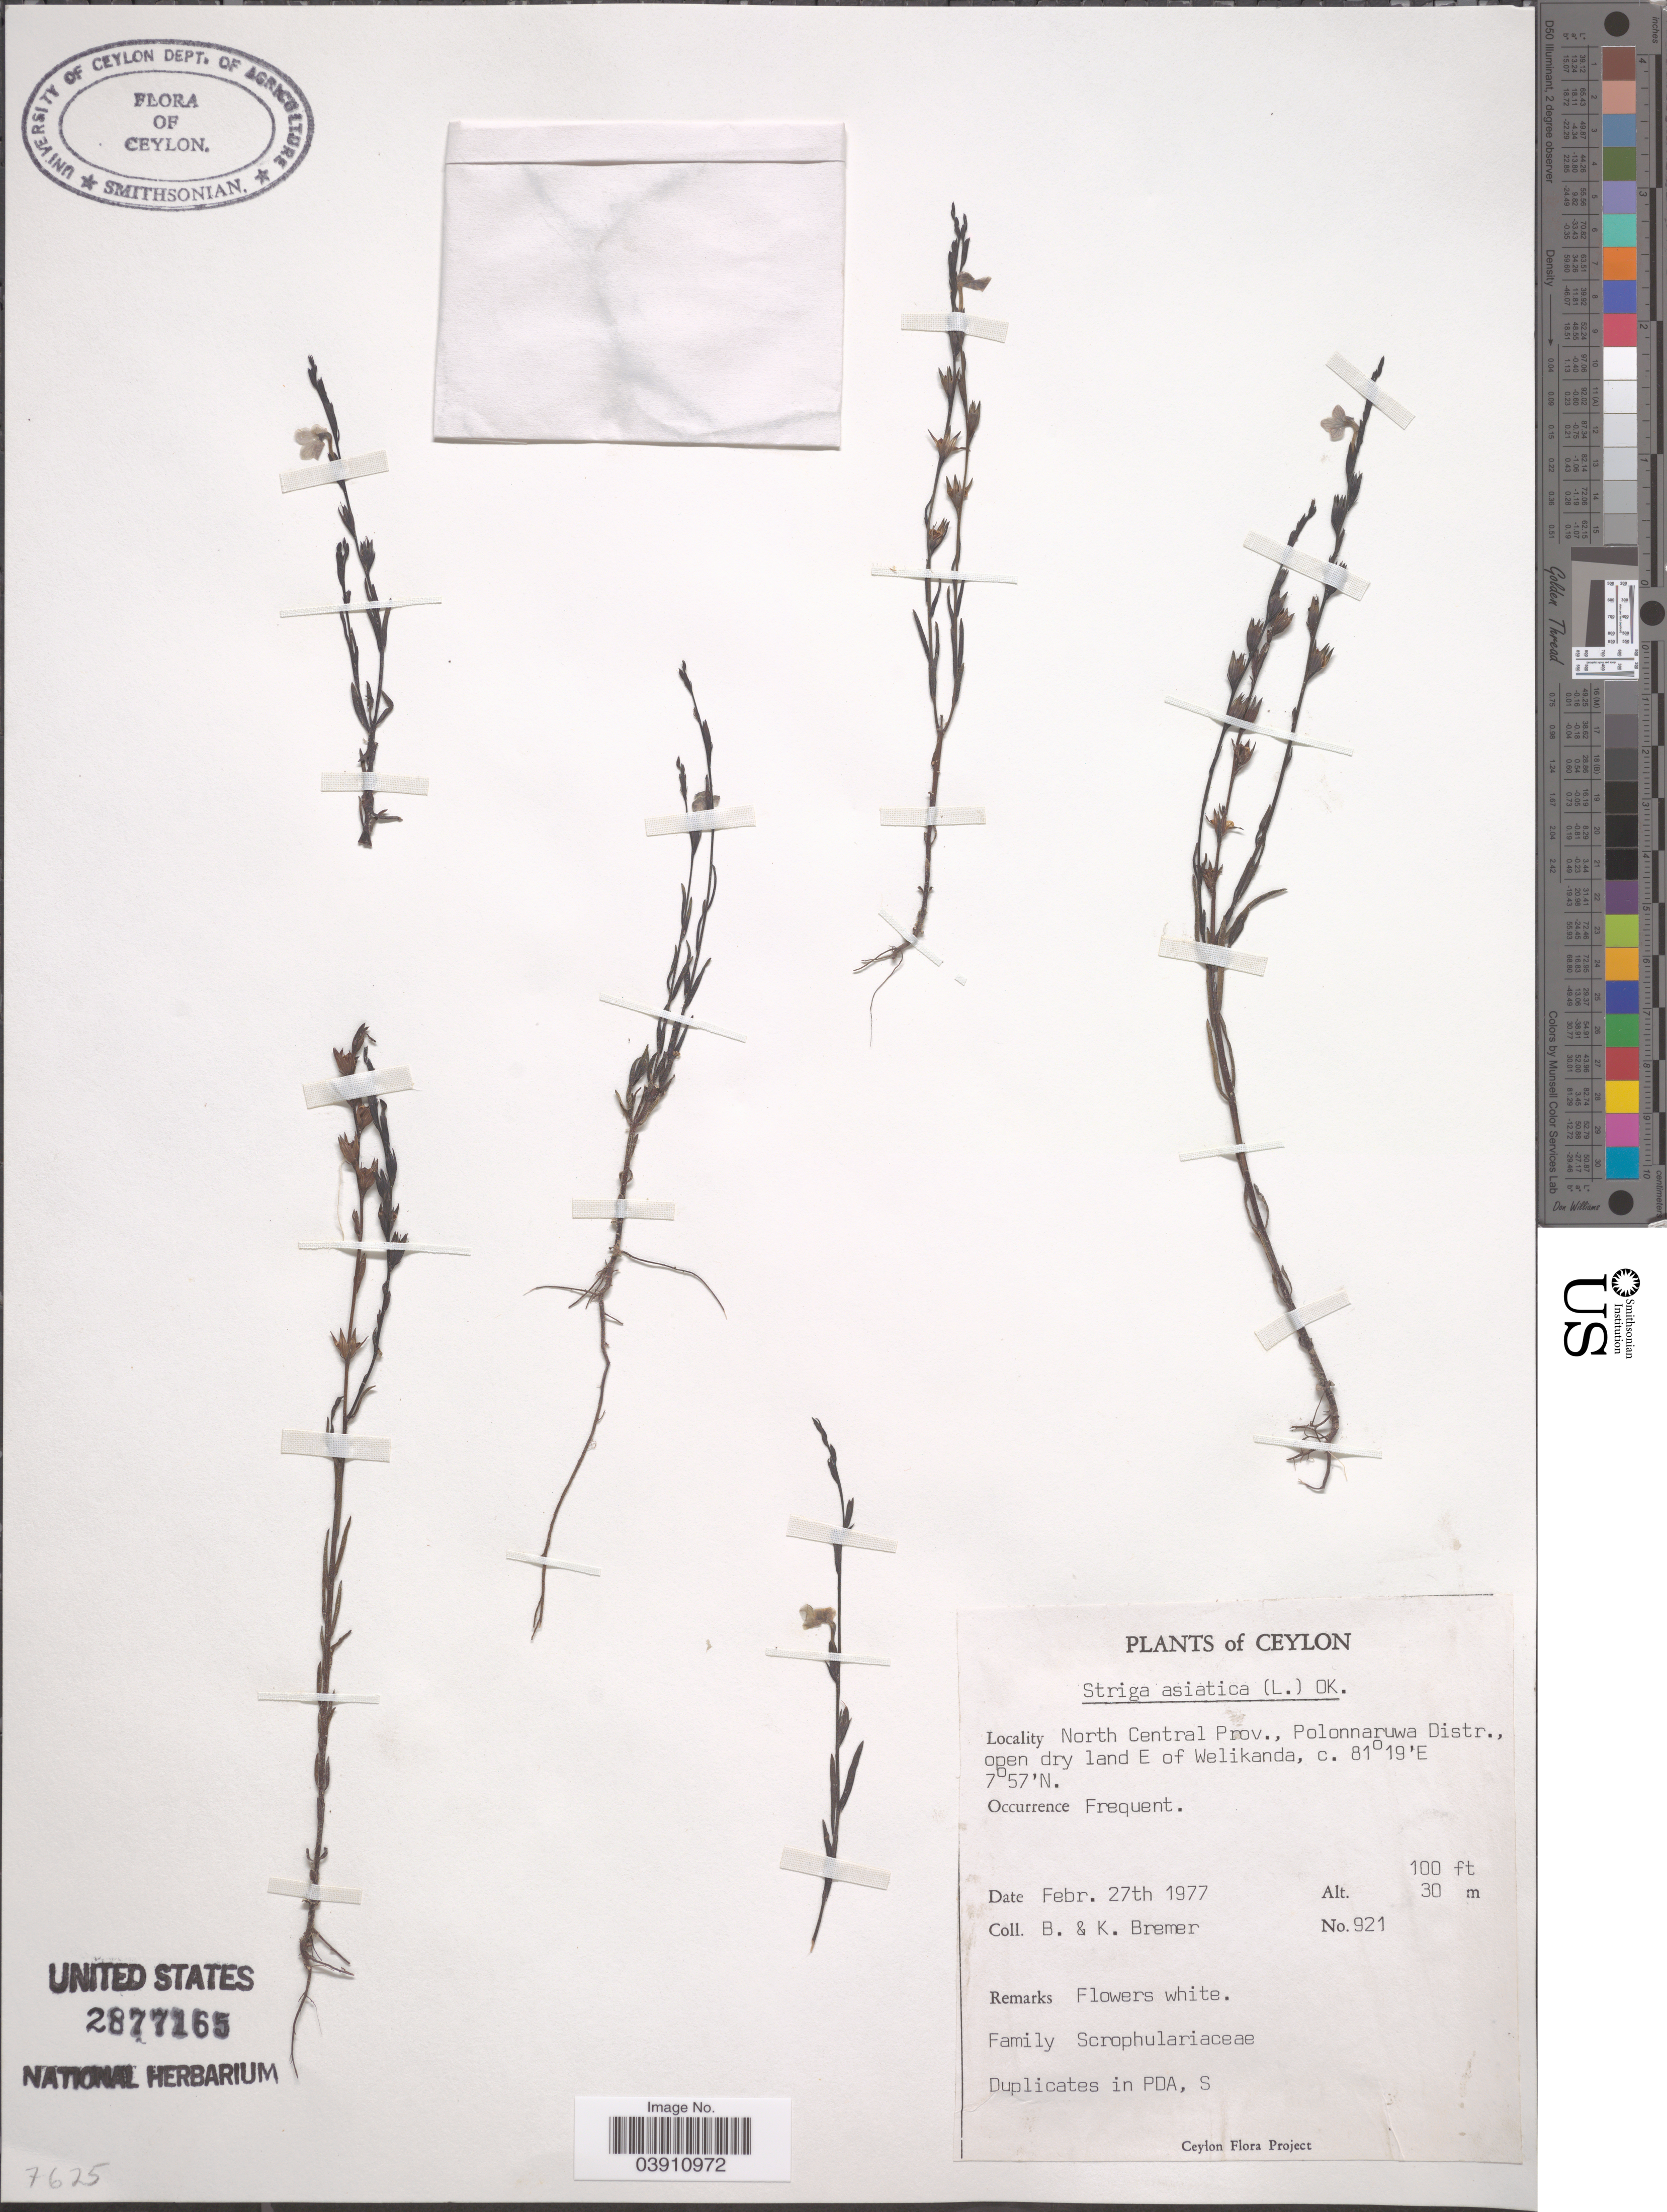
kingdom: Plantae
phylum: Tracheophyta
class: Magnoliopsida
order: Lamiales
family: Orobanchaceae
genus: Striga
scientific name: Striga angustifolia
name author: (D. Don) C.J. Saldanha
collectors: B. Bremer & K. Bremer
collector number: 921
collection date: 1977-02-27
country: Sri Lanka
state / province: North Central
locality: Ceylon. Polonnaruwa Distr., open dry land E of Welikanda.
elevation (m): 30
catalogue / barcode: US 2877165